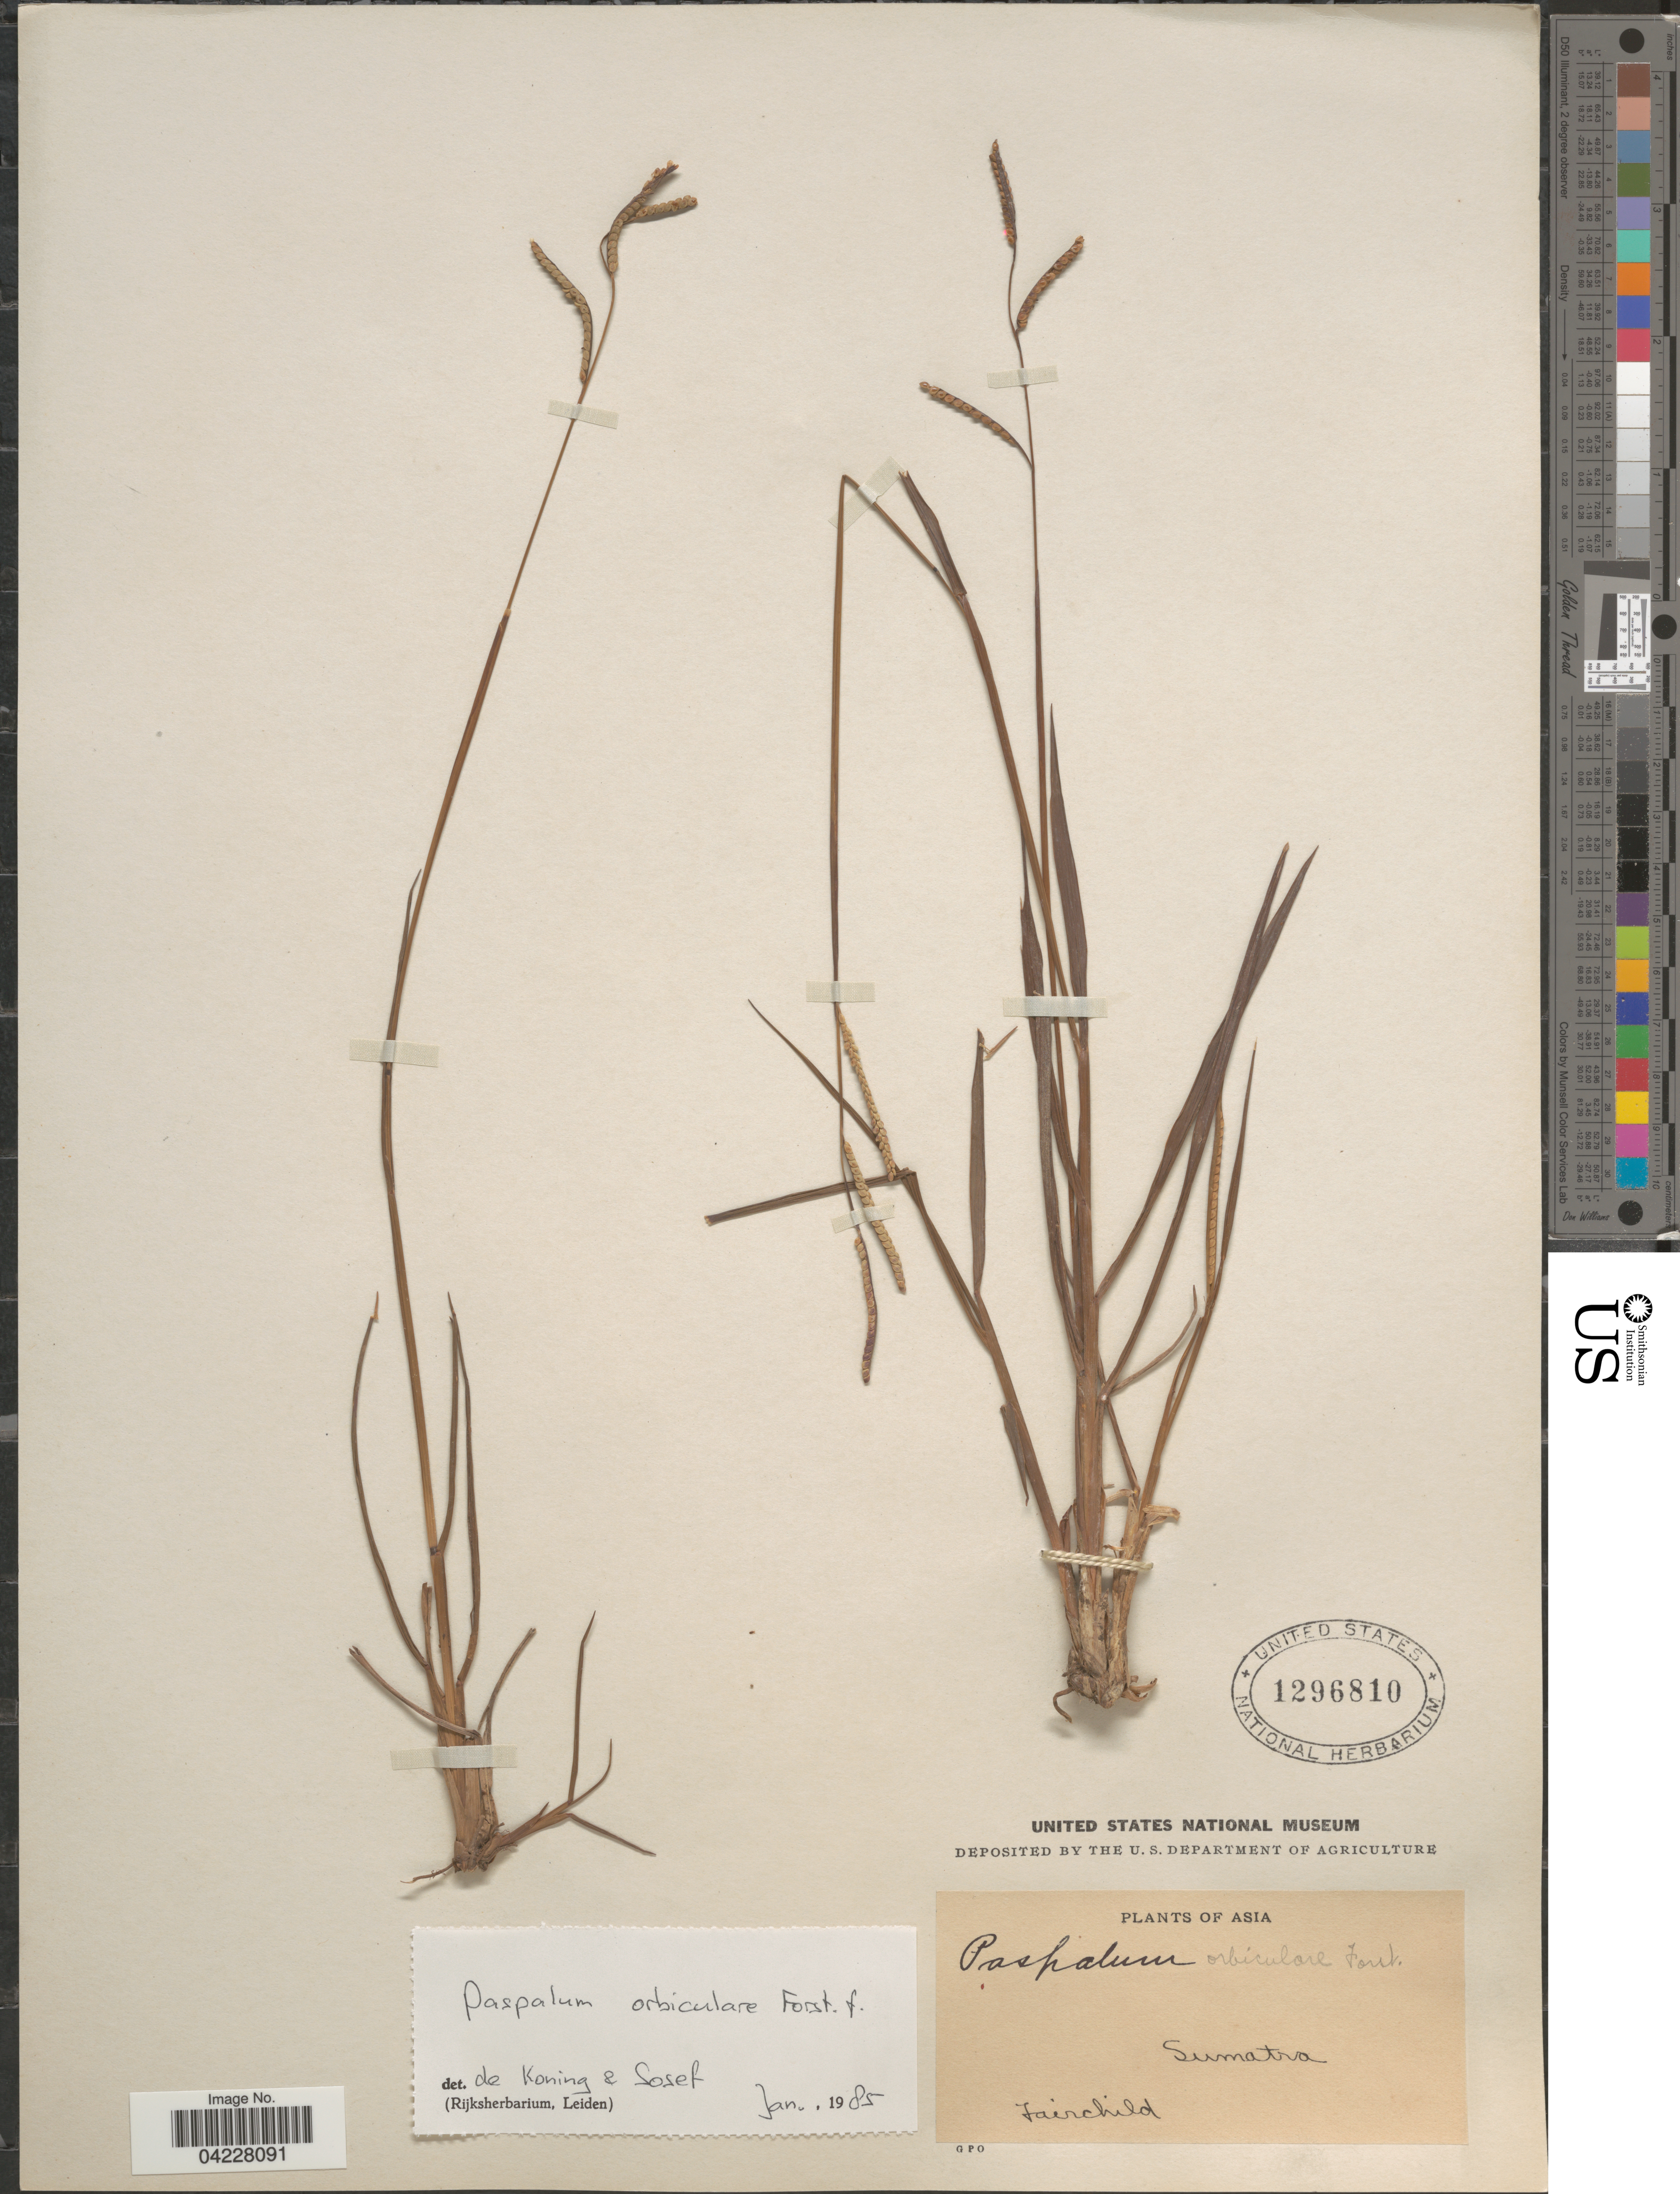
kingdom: Plantae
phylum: Tracheophyta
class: Liliopsida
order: Poales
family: Poaceae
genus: Paspalum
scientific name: Paspalum orbiculare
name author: G. Forst.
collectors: -. Fairchild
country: Indonesia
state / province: Sumatra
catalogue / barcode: US 1296810